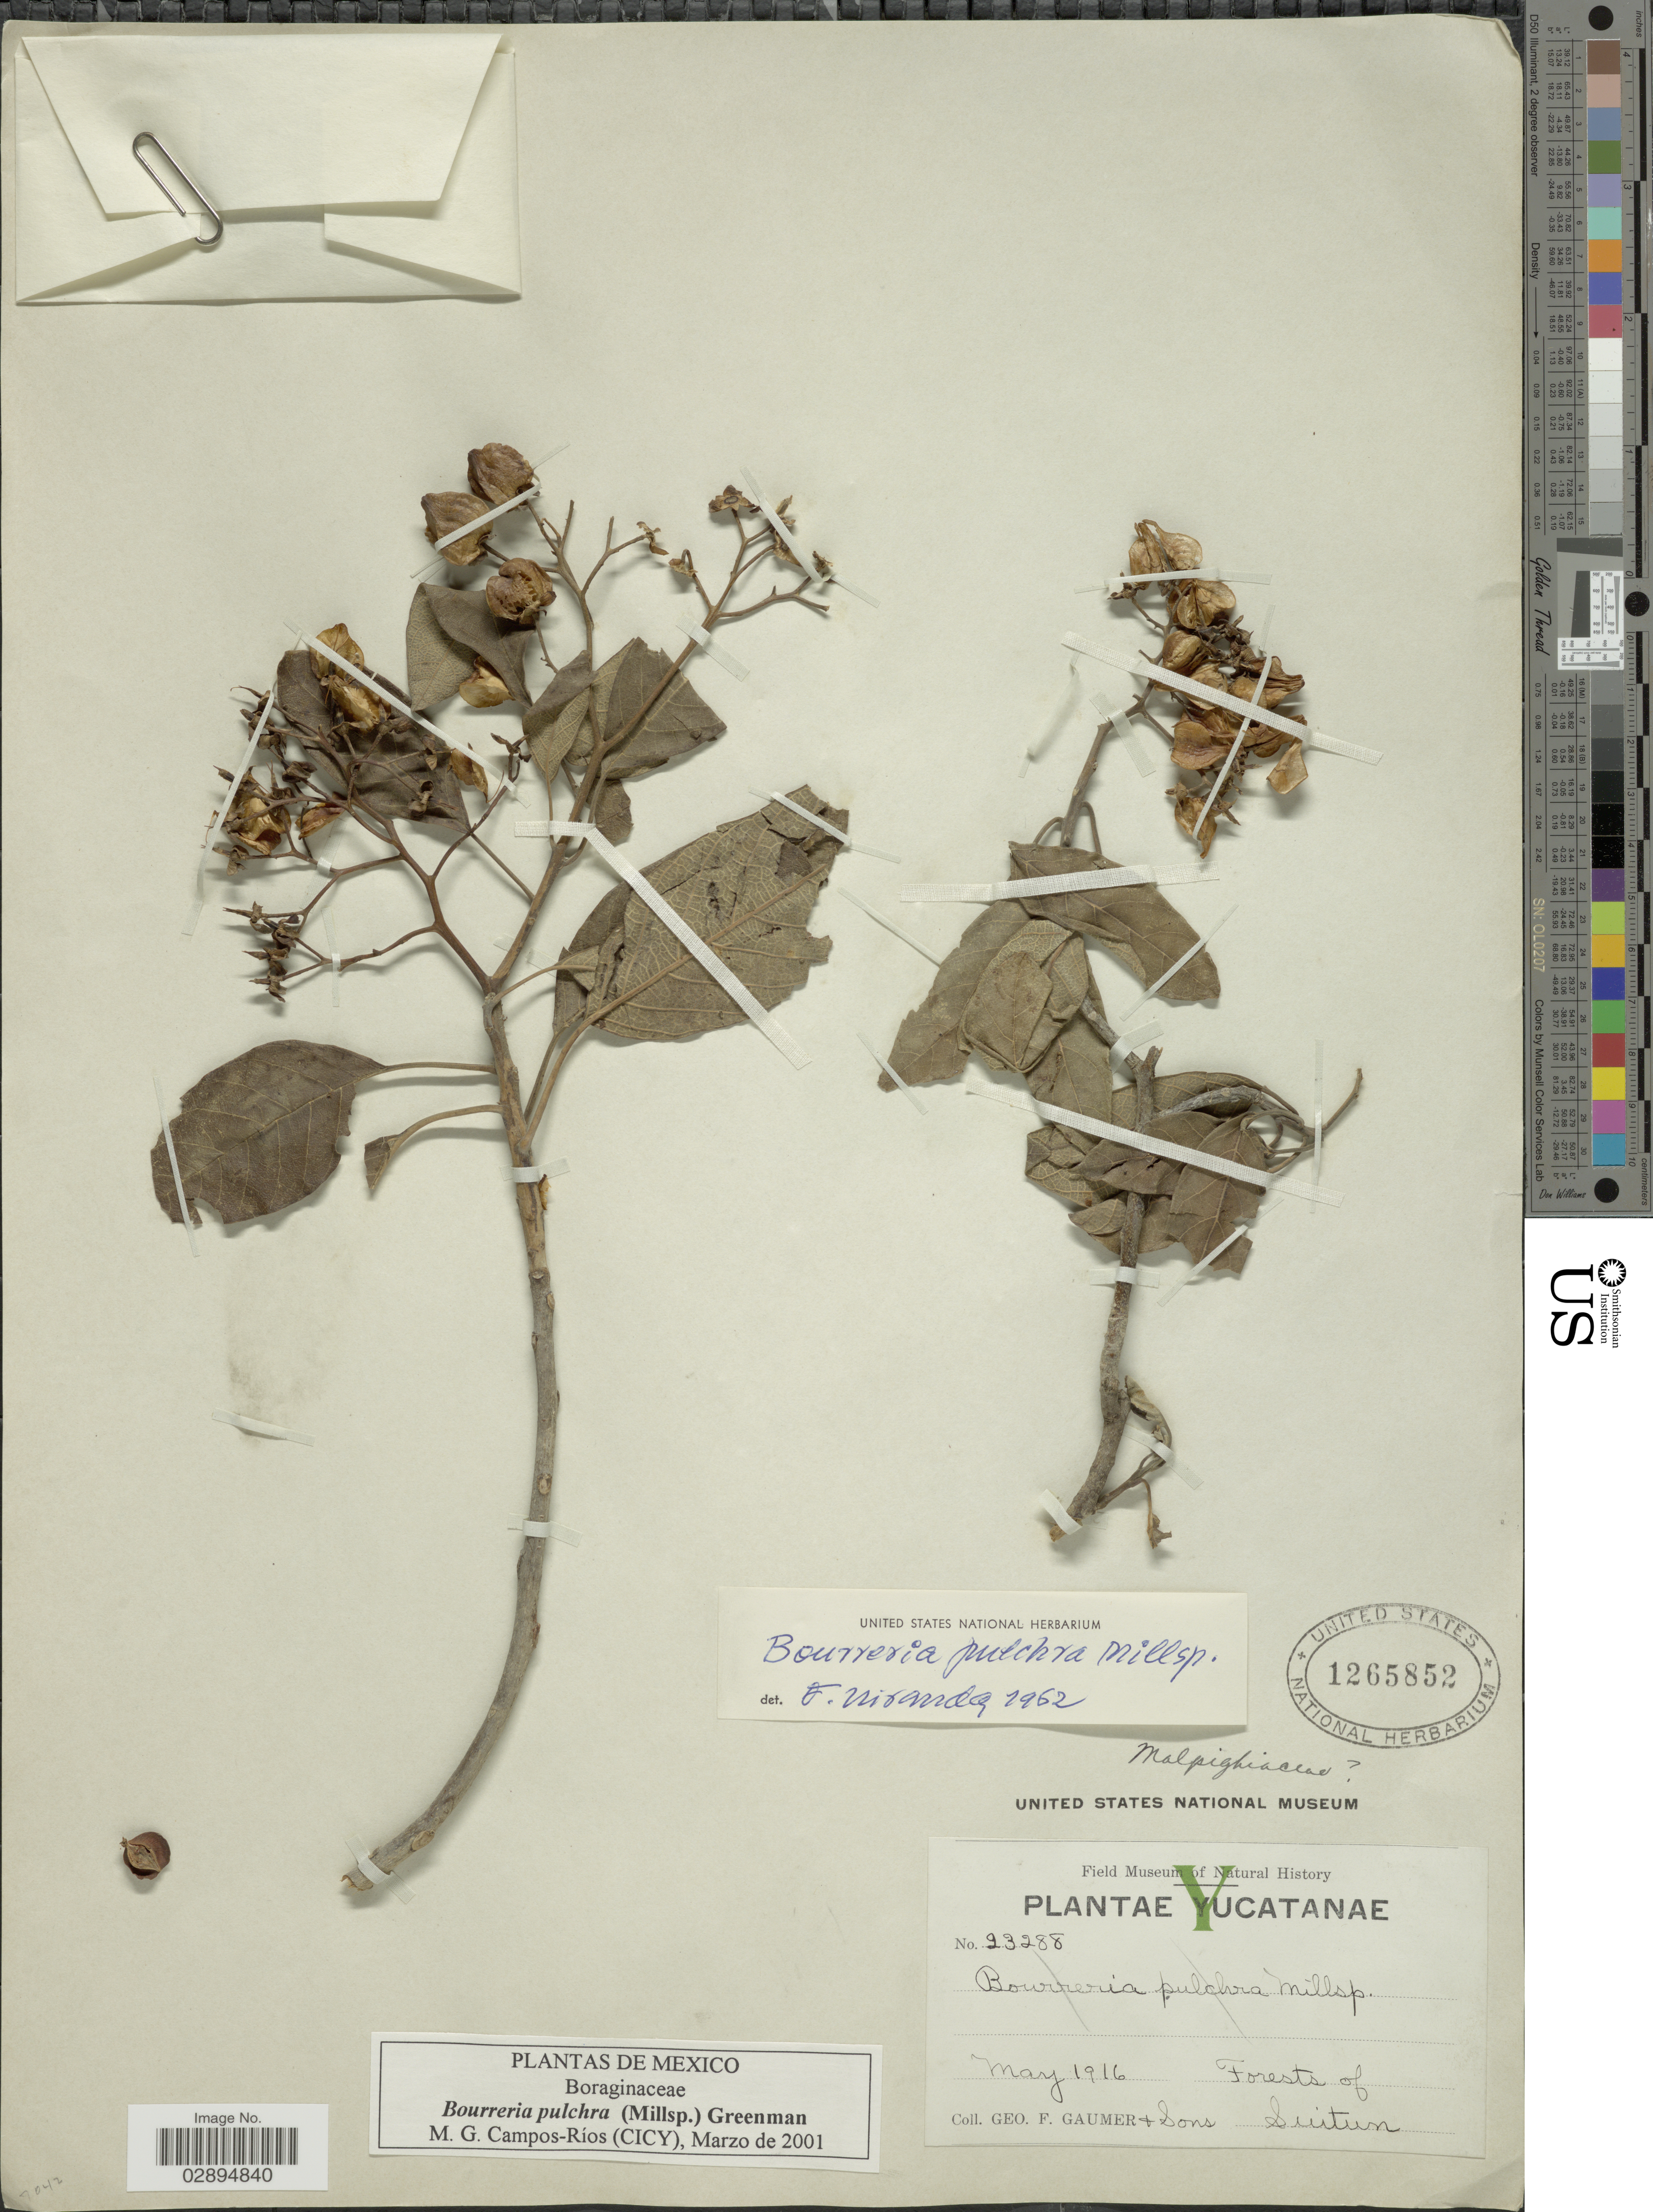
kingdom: Plantae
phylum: Tracheophyta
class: Magnoliopsida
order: Boraginales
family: Ehretiaceae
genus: Bourreria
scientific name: Bourreria pulchra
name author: (Millsp.) Millsp.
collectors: G. F. Gaumer & Sons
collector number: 23288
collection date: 1916-05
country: Mexico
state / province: Yucatán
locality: Forests of Suitun.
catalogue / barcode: US 1265852